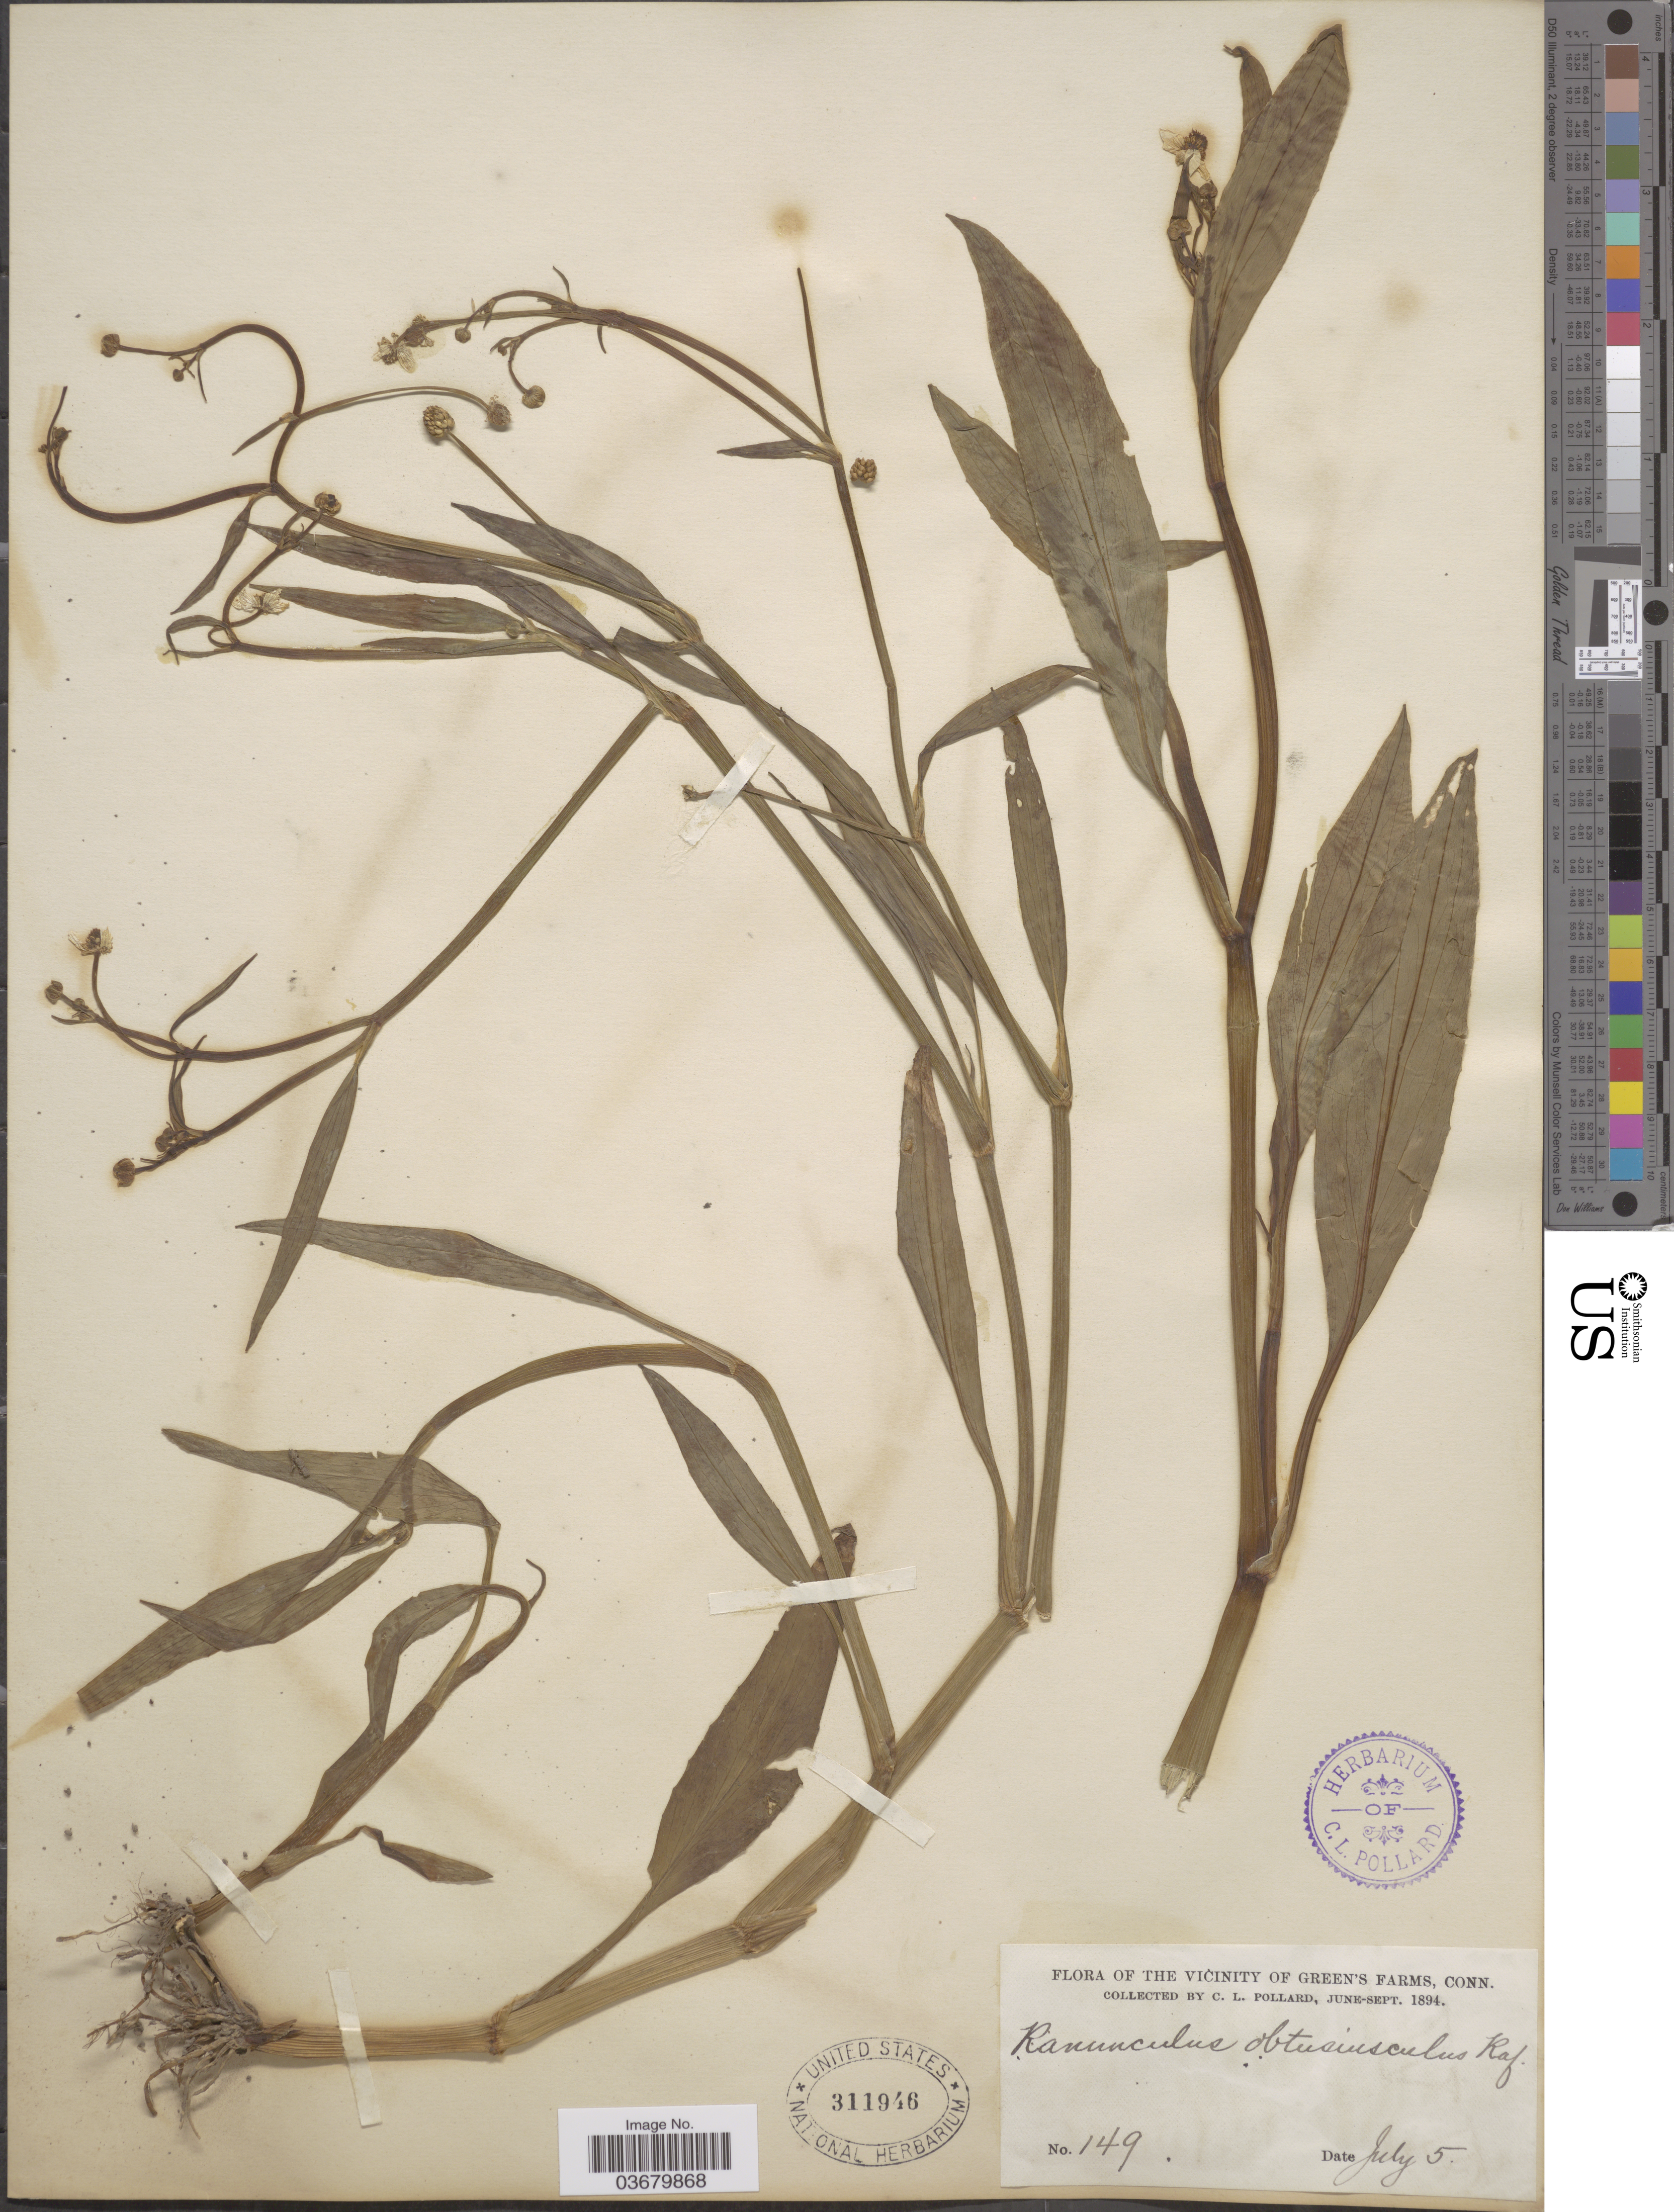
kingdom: Plantae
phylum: Tracheophyta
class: Magnoliopsida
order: Ranunculales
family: Ranunculaceae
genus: Ranunculus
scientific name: Ranunculus ambigens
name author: S. Watson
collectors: C. L. Pollard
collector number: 149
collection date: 1894-07-05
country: United States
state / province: Connecticut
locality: The Vicinity of Green's Famrs.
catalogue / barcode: US 311946